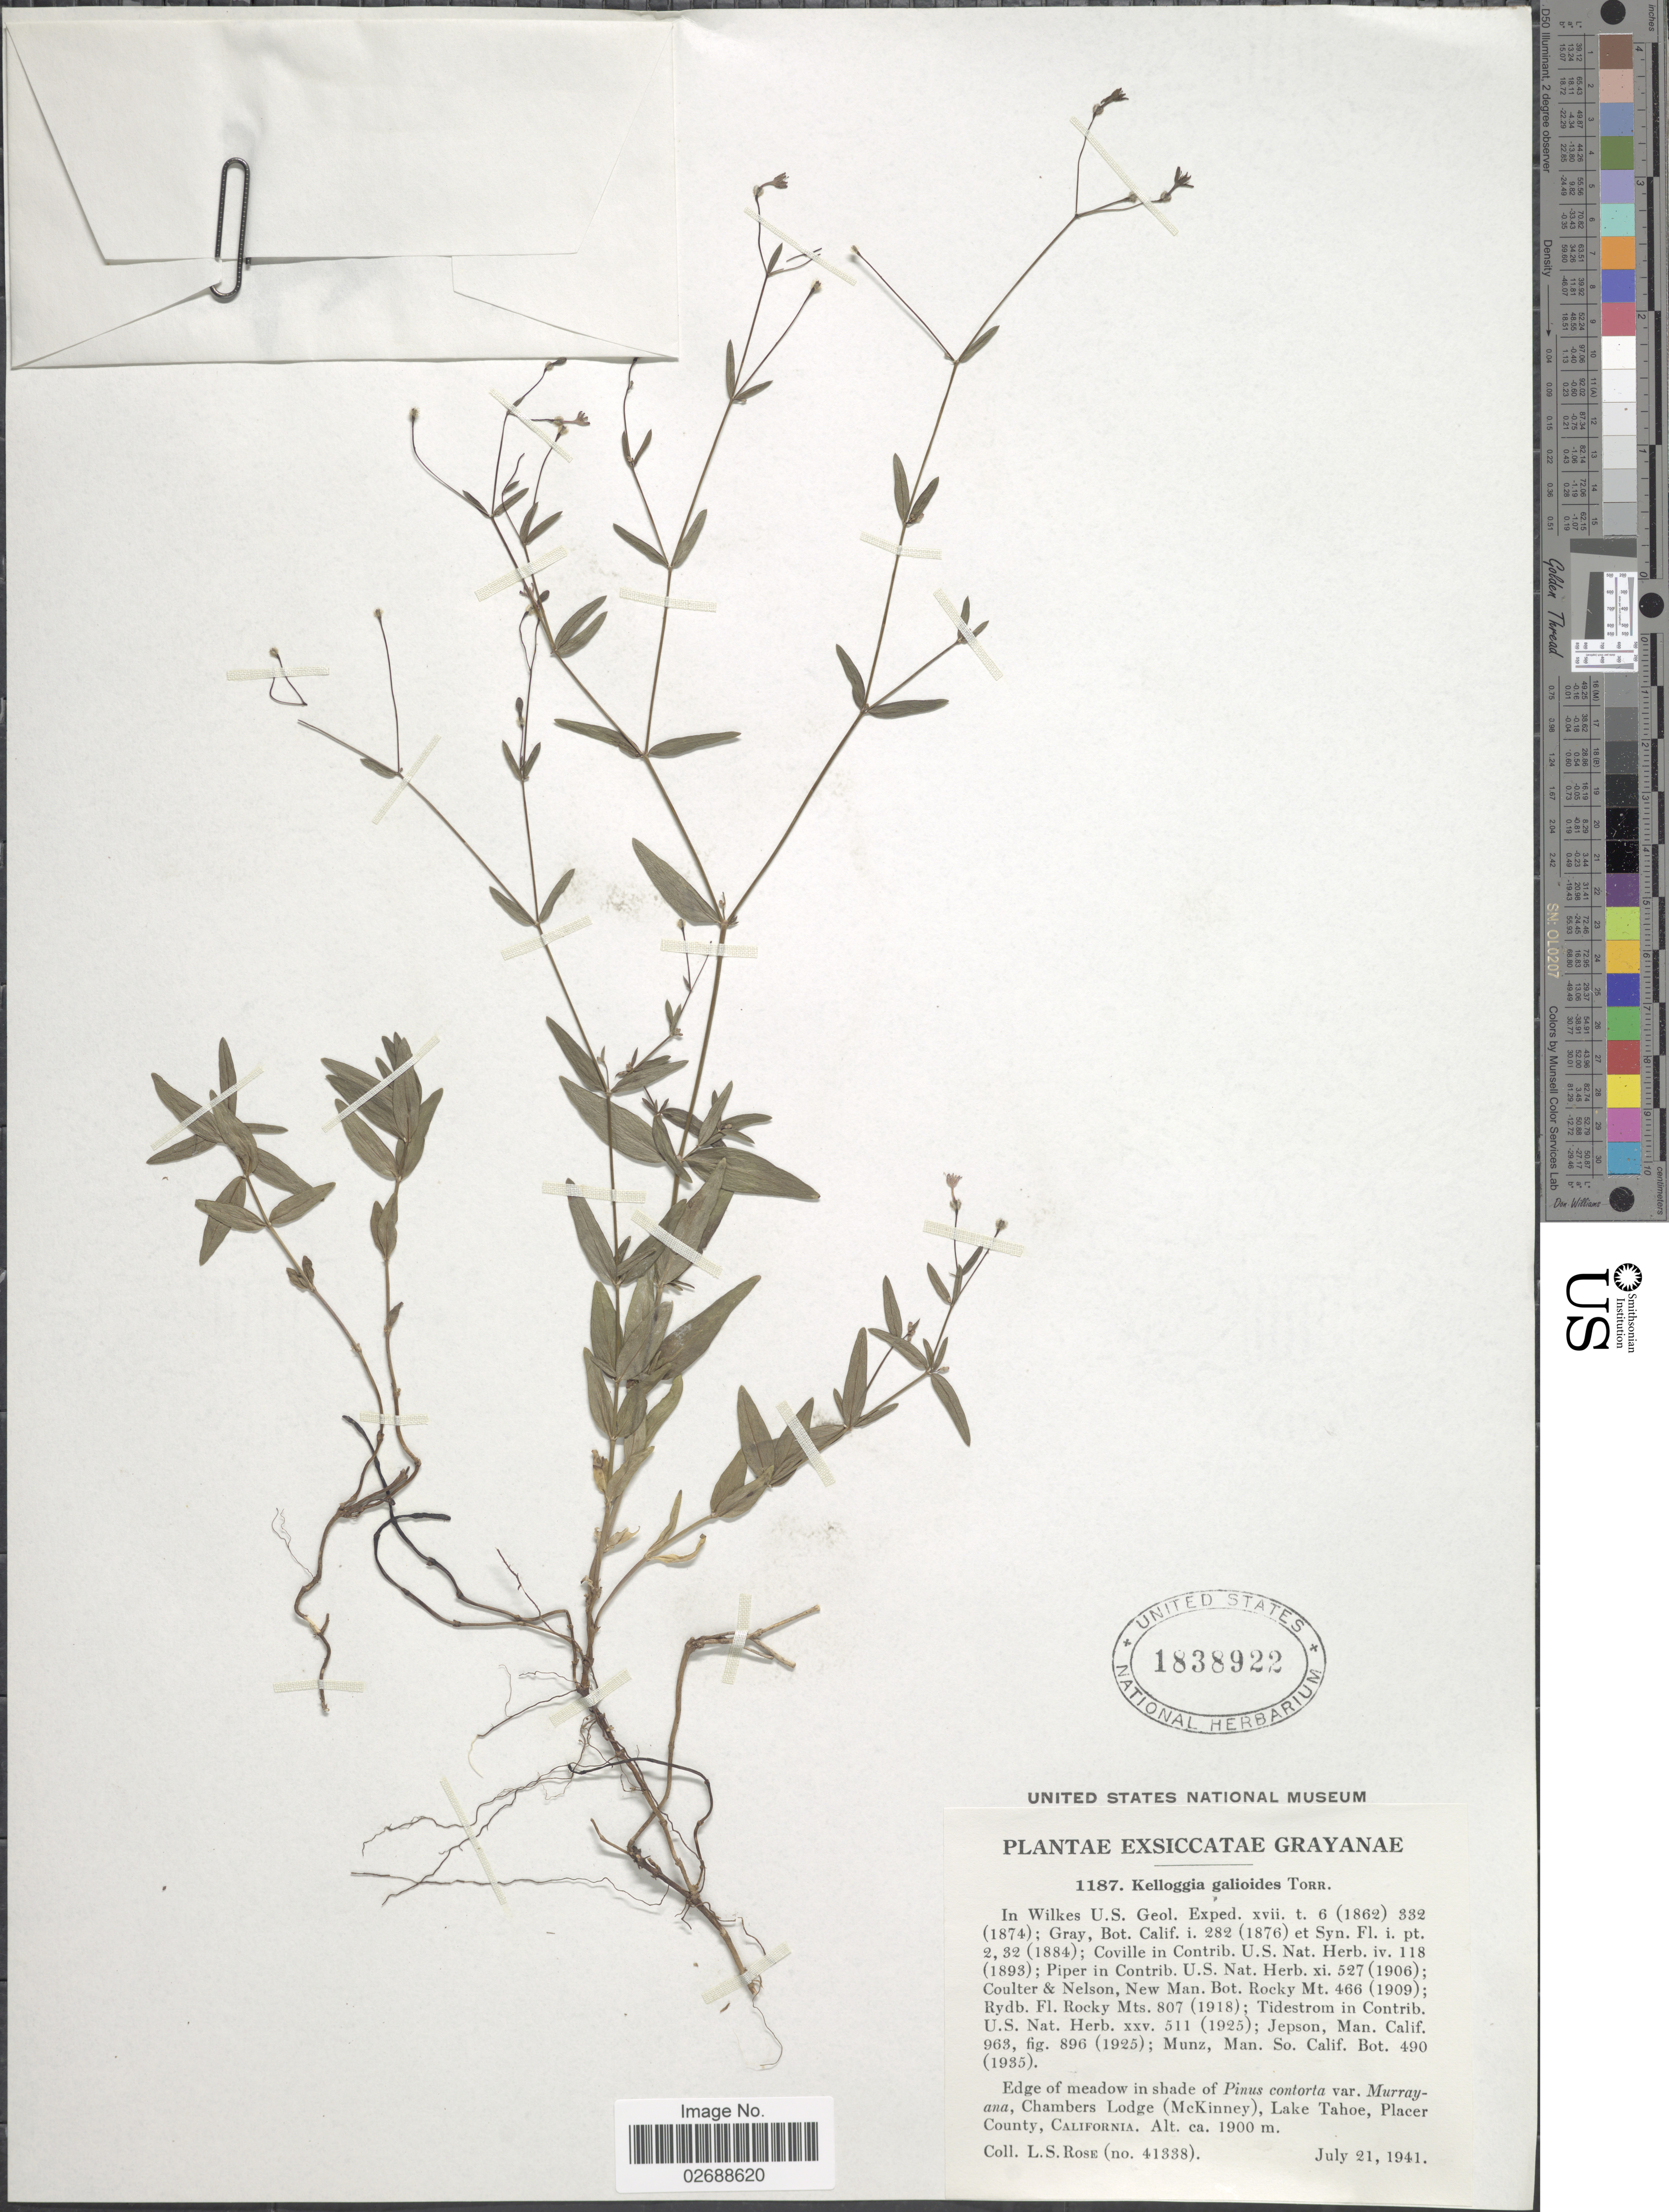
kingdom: Plantae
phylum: Tracheophyta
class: Magnoliopsida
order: Gentianales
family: Rubiaceae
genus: Kelloggia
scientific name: Kelloggia galioides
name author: Torr.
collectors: L. S. Rose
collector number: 41388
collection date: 1941-07-21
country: United States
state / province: California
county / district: Placer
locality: Chambers Lodge (McKinney), Lake Tahoe, Placer County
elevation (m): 1900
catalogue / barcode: US 1838922